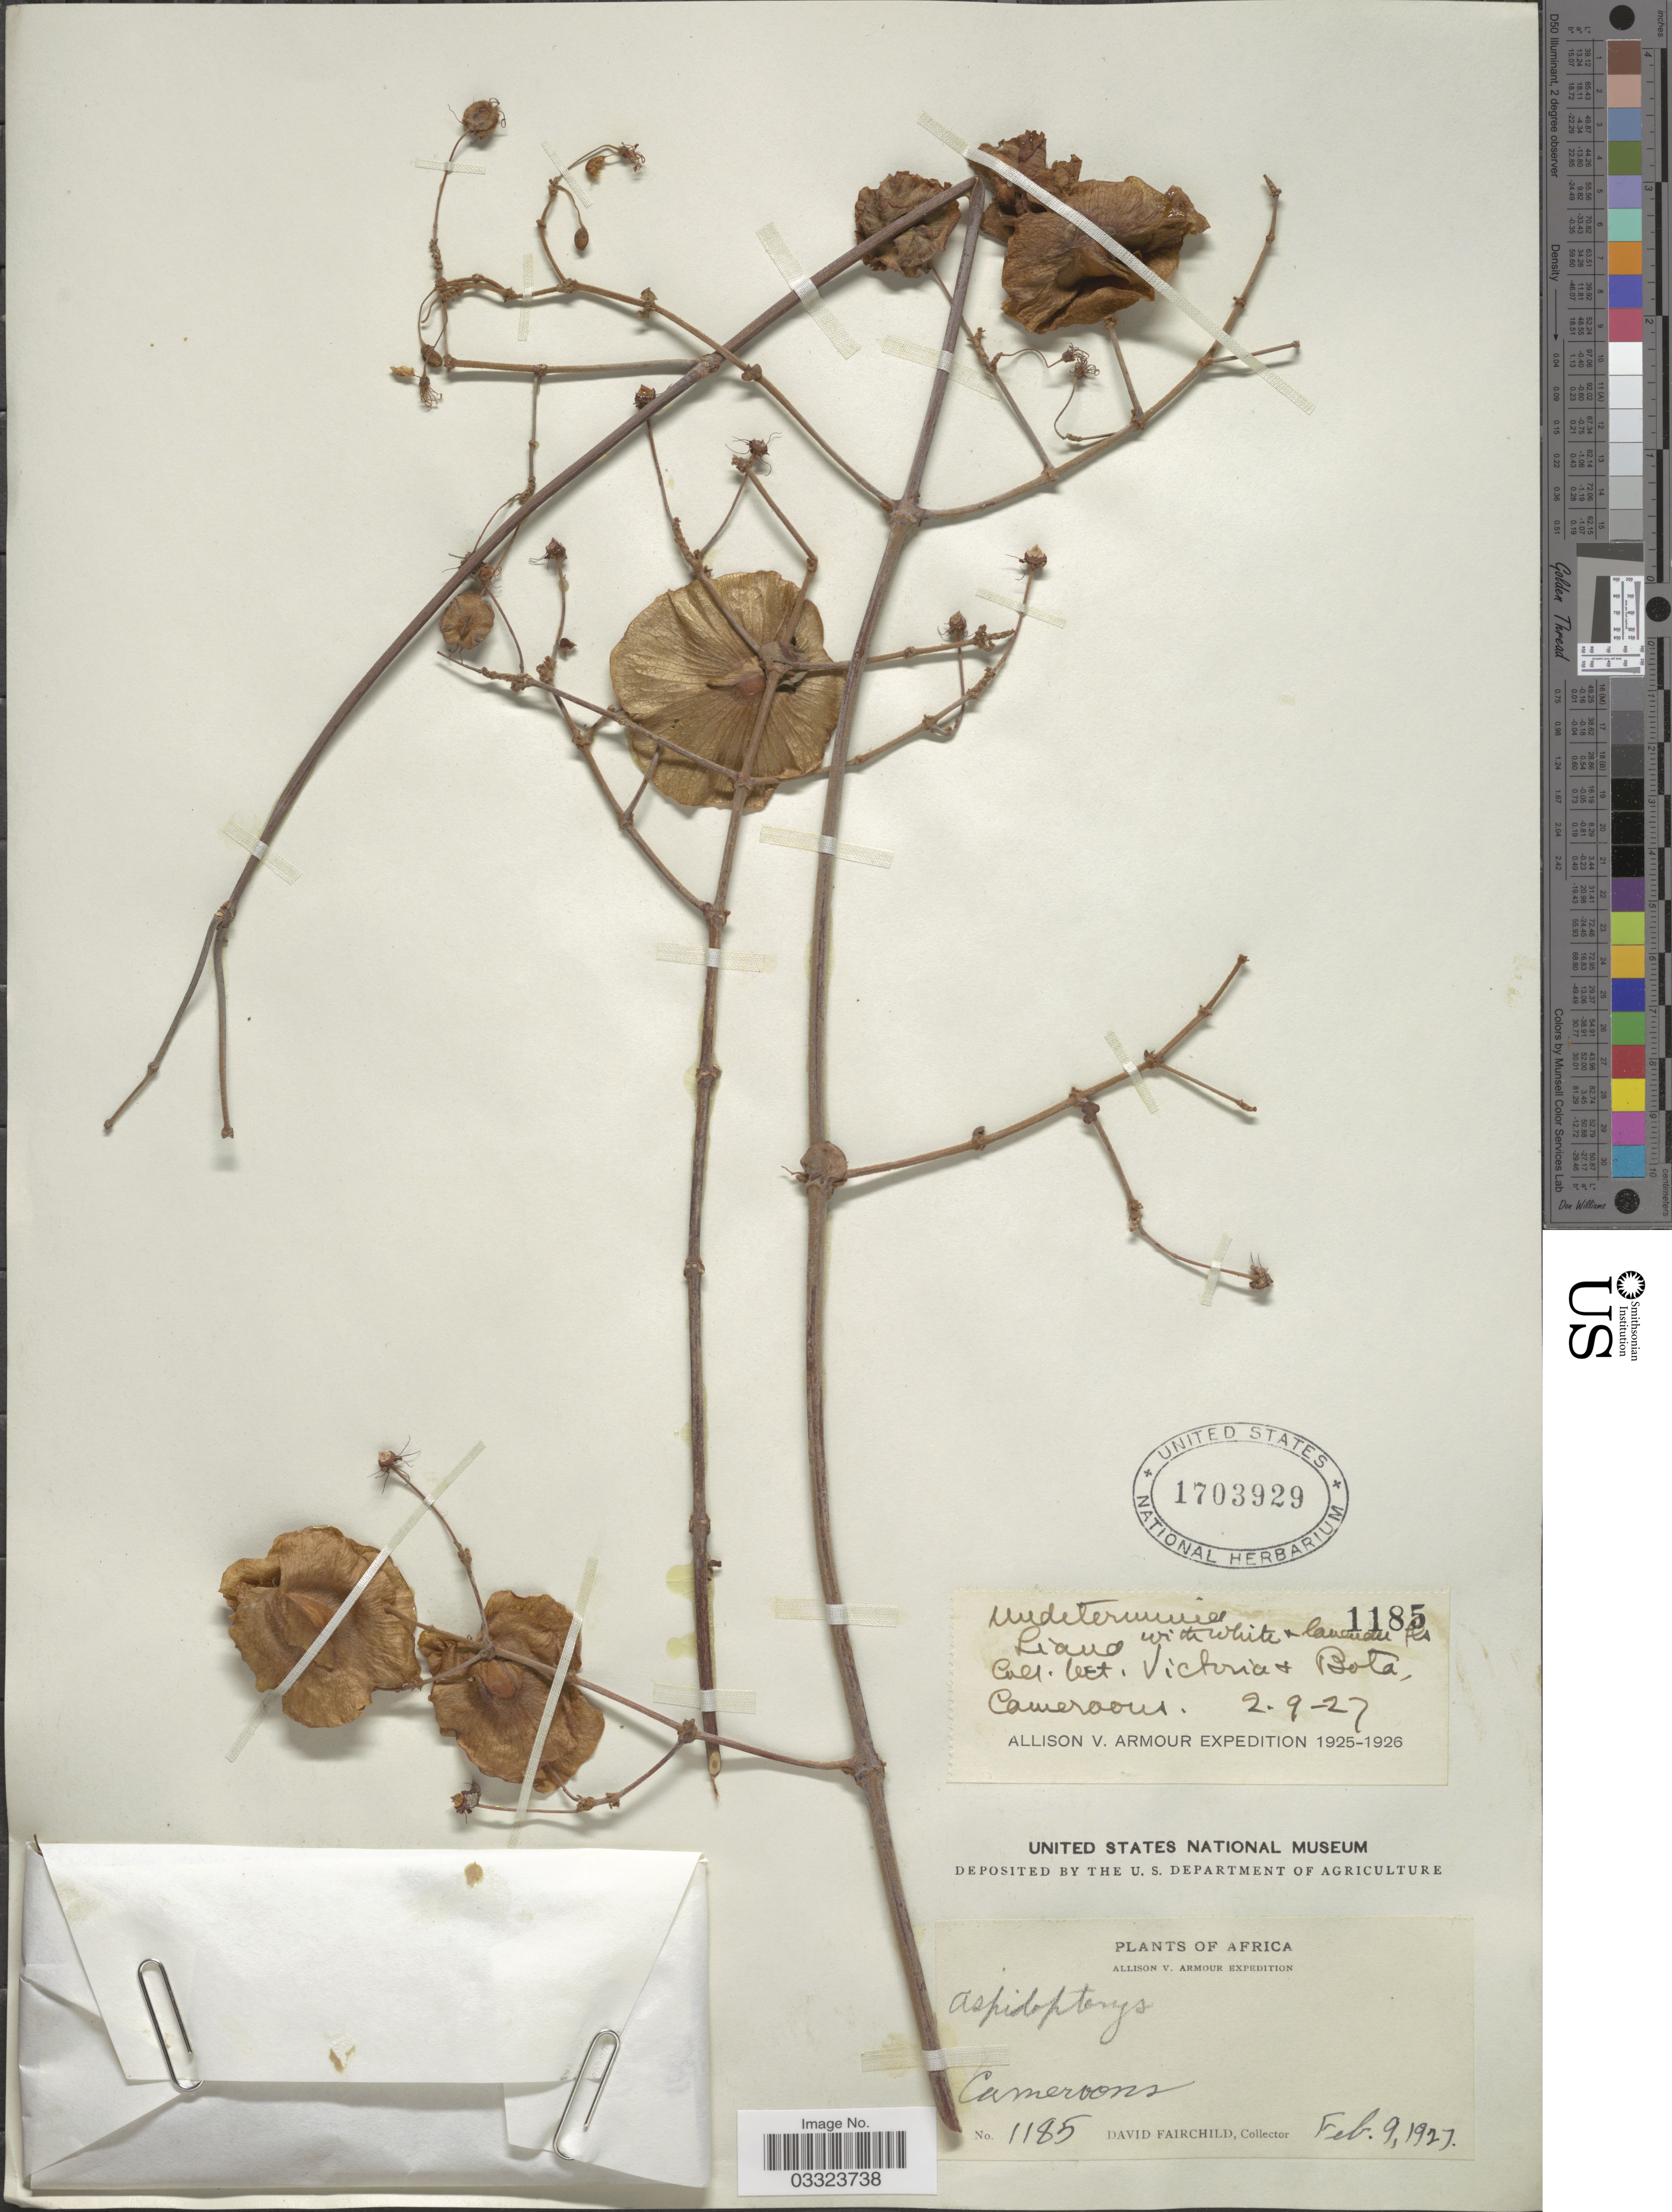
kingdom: Plantae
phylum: Tracheophyta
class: Magnoliopsida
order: Malpighiales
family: Malpighiaceae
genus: Aspidopterys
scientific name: Aspidopterys sp.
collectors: D. Fairchild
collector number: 1185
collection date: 1927-02-09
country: Cameroon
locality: Africa. Cameroons.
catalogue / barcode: US 1703929